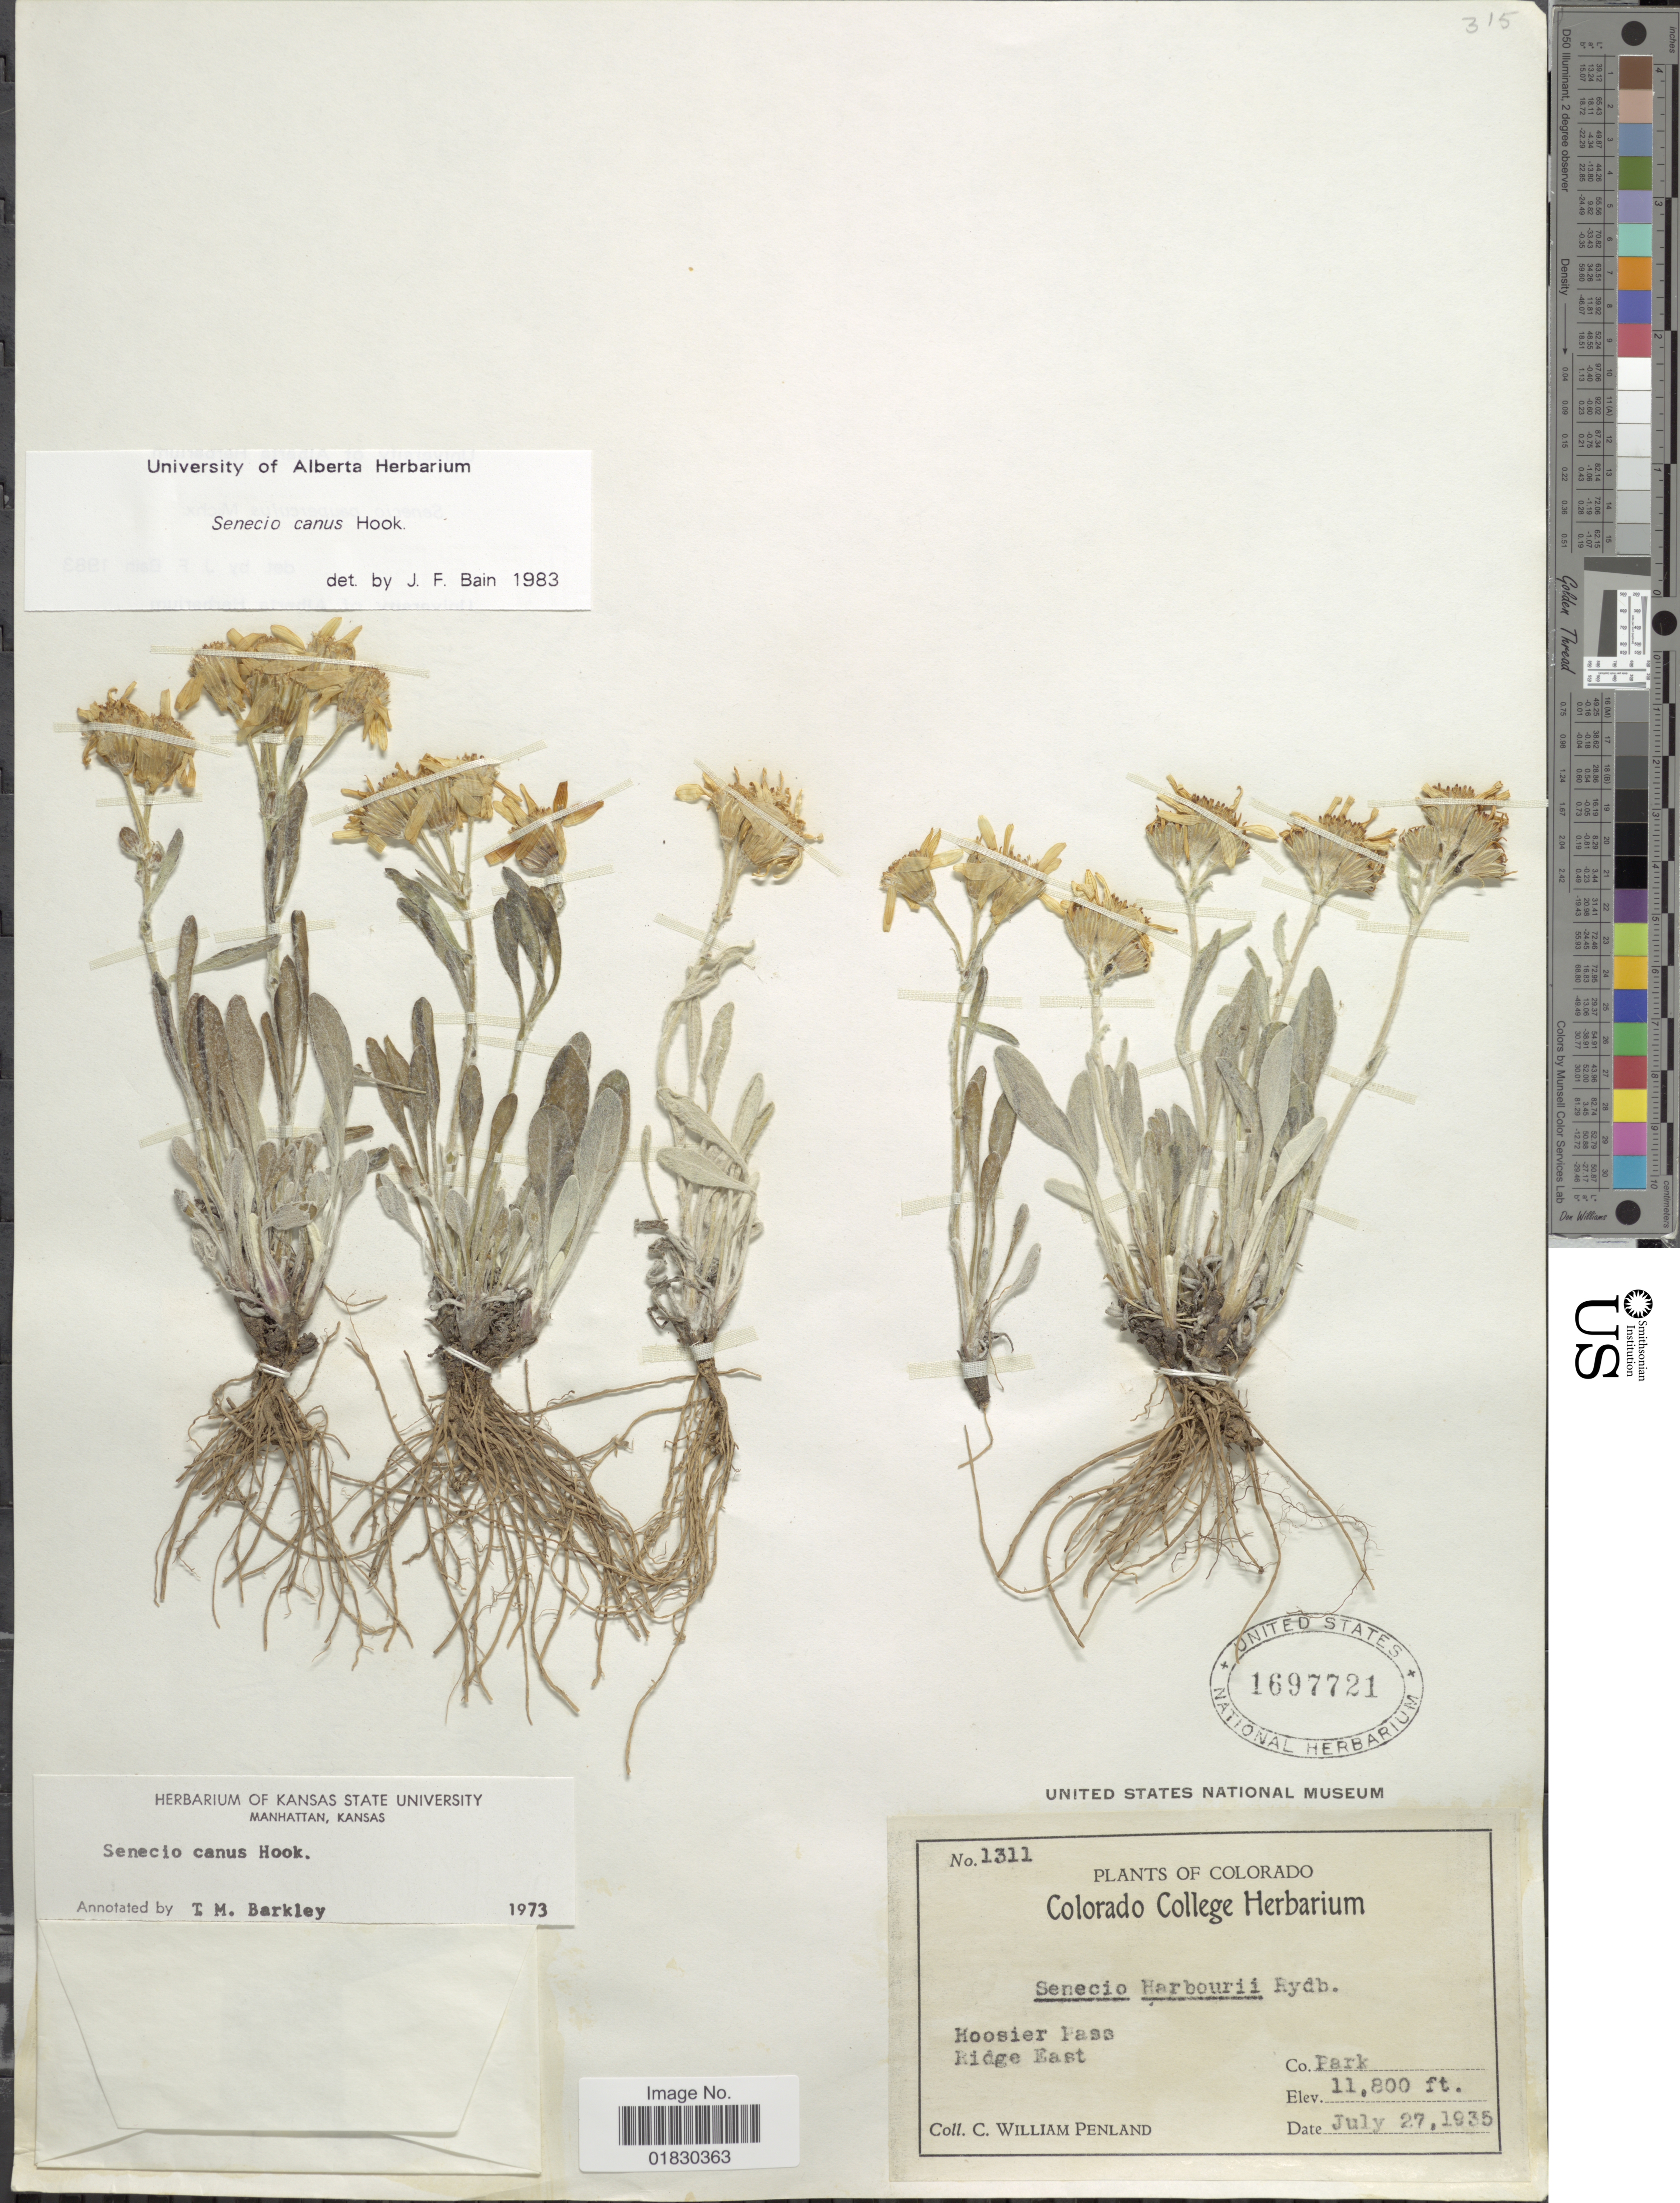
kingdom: Plantae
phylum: Tracheophyta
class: Magnoliopsida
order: Asterales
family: Asteraceae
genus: Packera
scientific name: Packera cana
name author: (Hook.) W.A. Weber & Á. Löve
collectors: C. W. Penland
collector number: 1311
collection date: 1935-07-27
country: United States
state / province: Colorado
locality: Hoosier Pass, Ridge East, Co. Park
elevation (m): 3597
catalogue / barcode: US 1697721